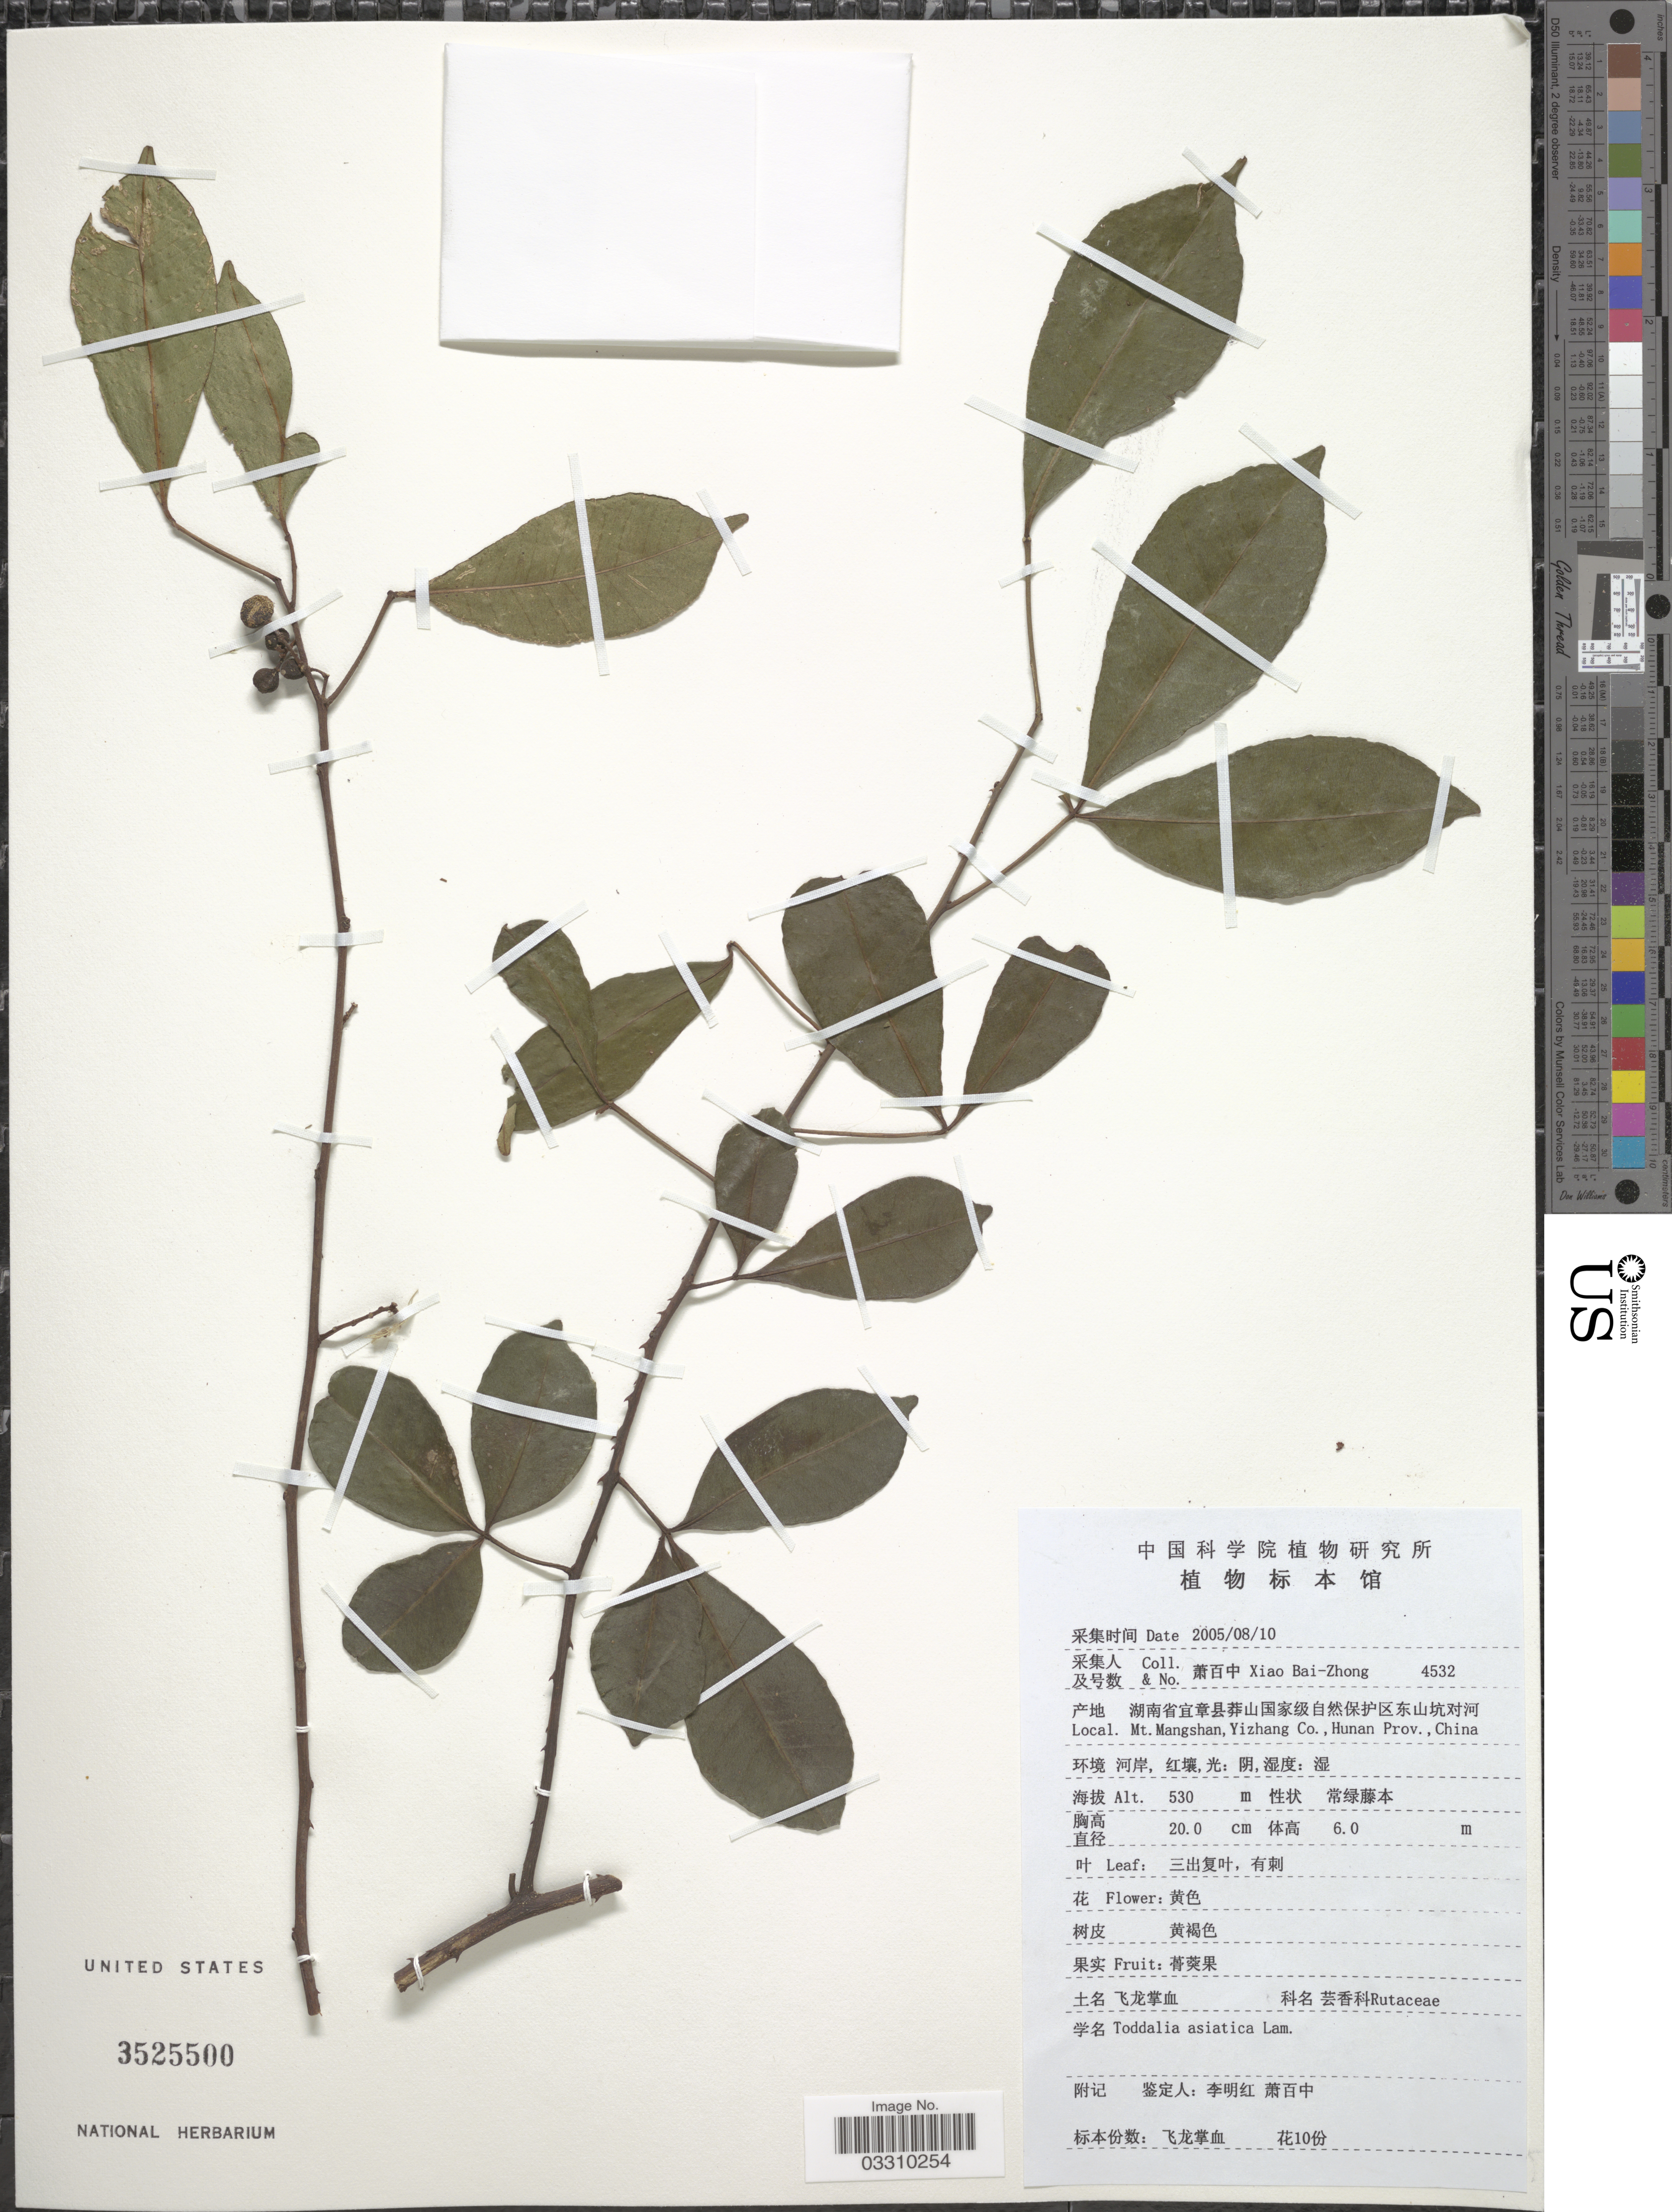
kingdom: Plantae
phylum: Tracheophyta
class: Magnoliopsida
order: Sapindales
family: Rutaceae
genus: Zanthoxylum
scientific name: Zanthoxylum asiaticum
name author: (L.) Appelhans et al.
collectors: B. Z. Xiao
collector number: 4532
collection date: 2005-08-10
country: China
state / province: Hunan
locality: Mt. Mangshan, Yizhang Co.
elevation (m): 530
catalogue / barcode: US 352500